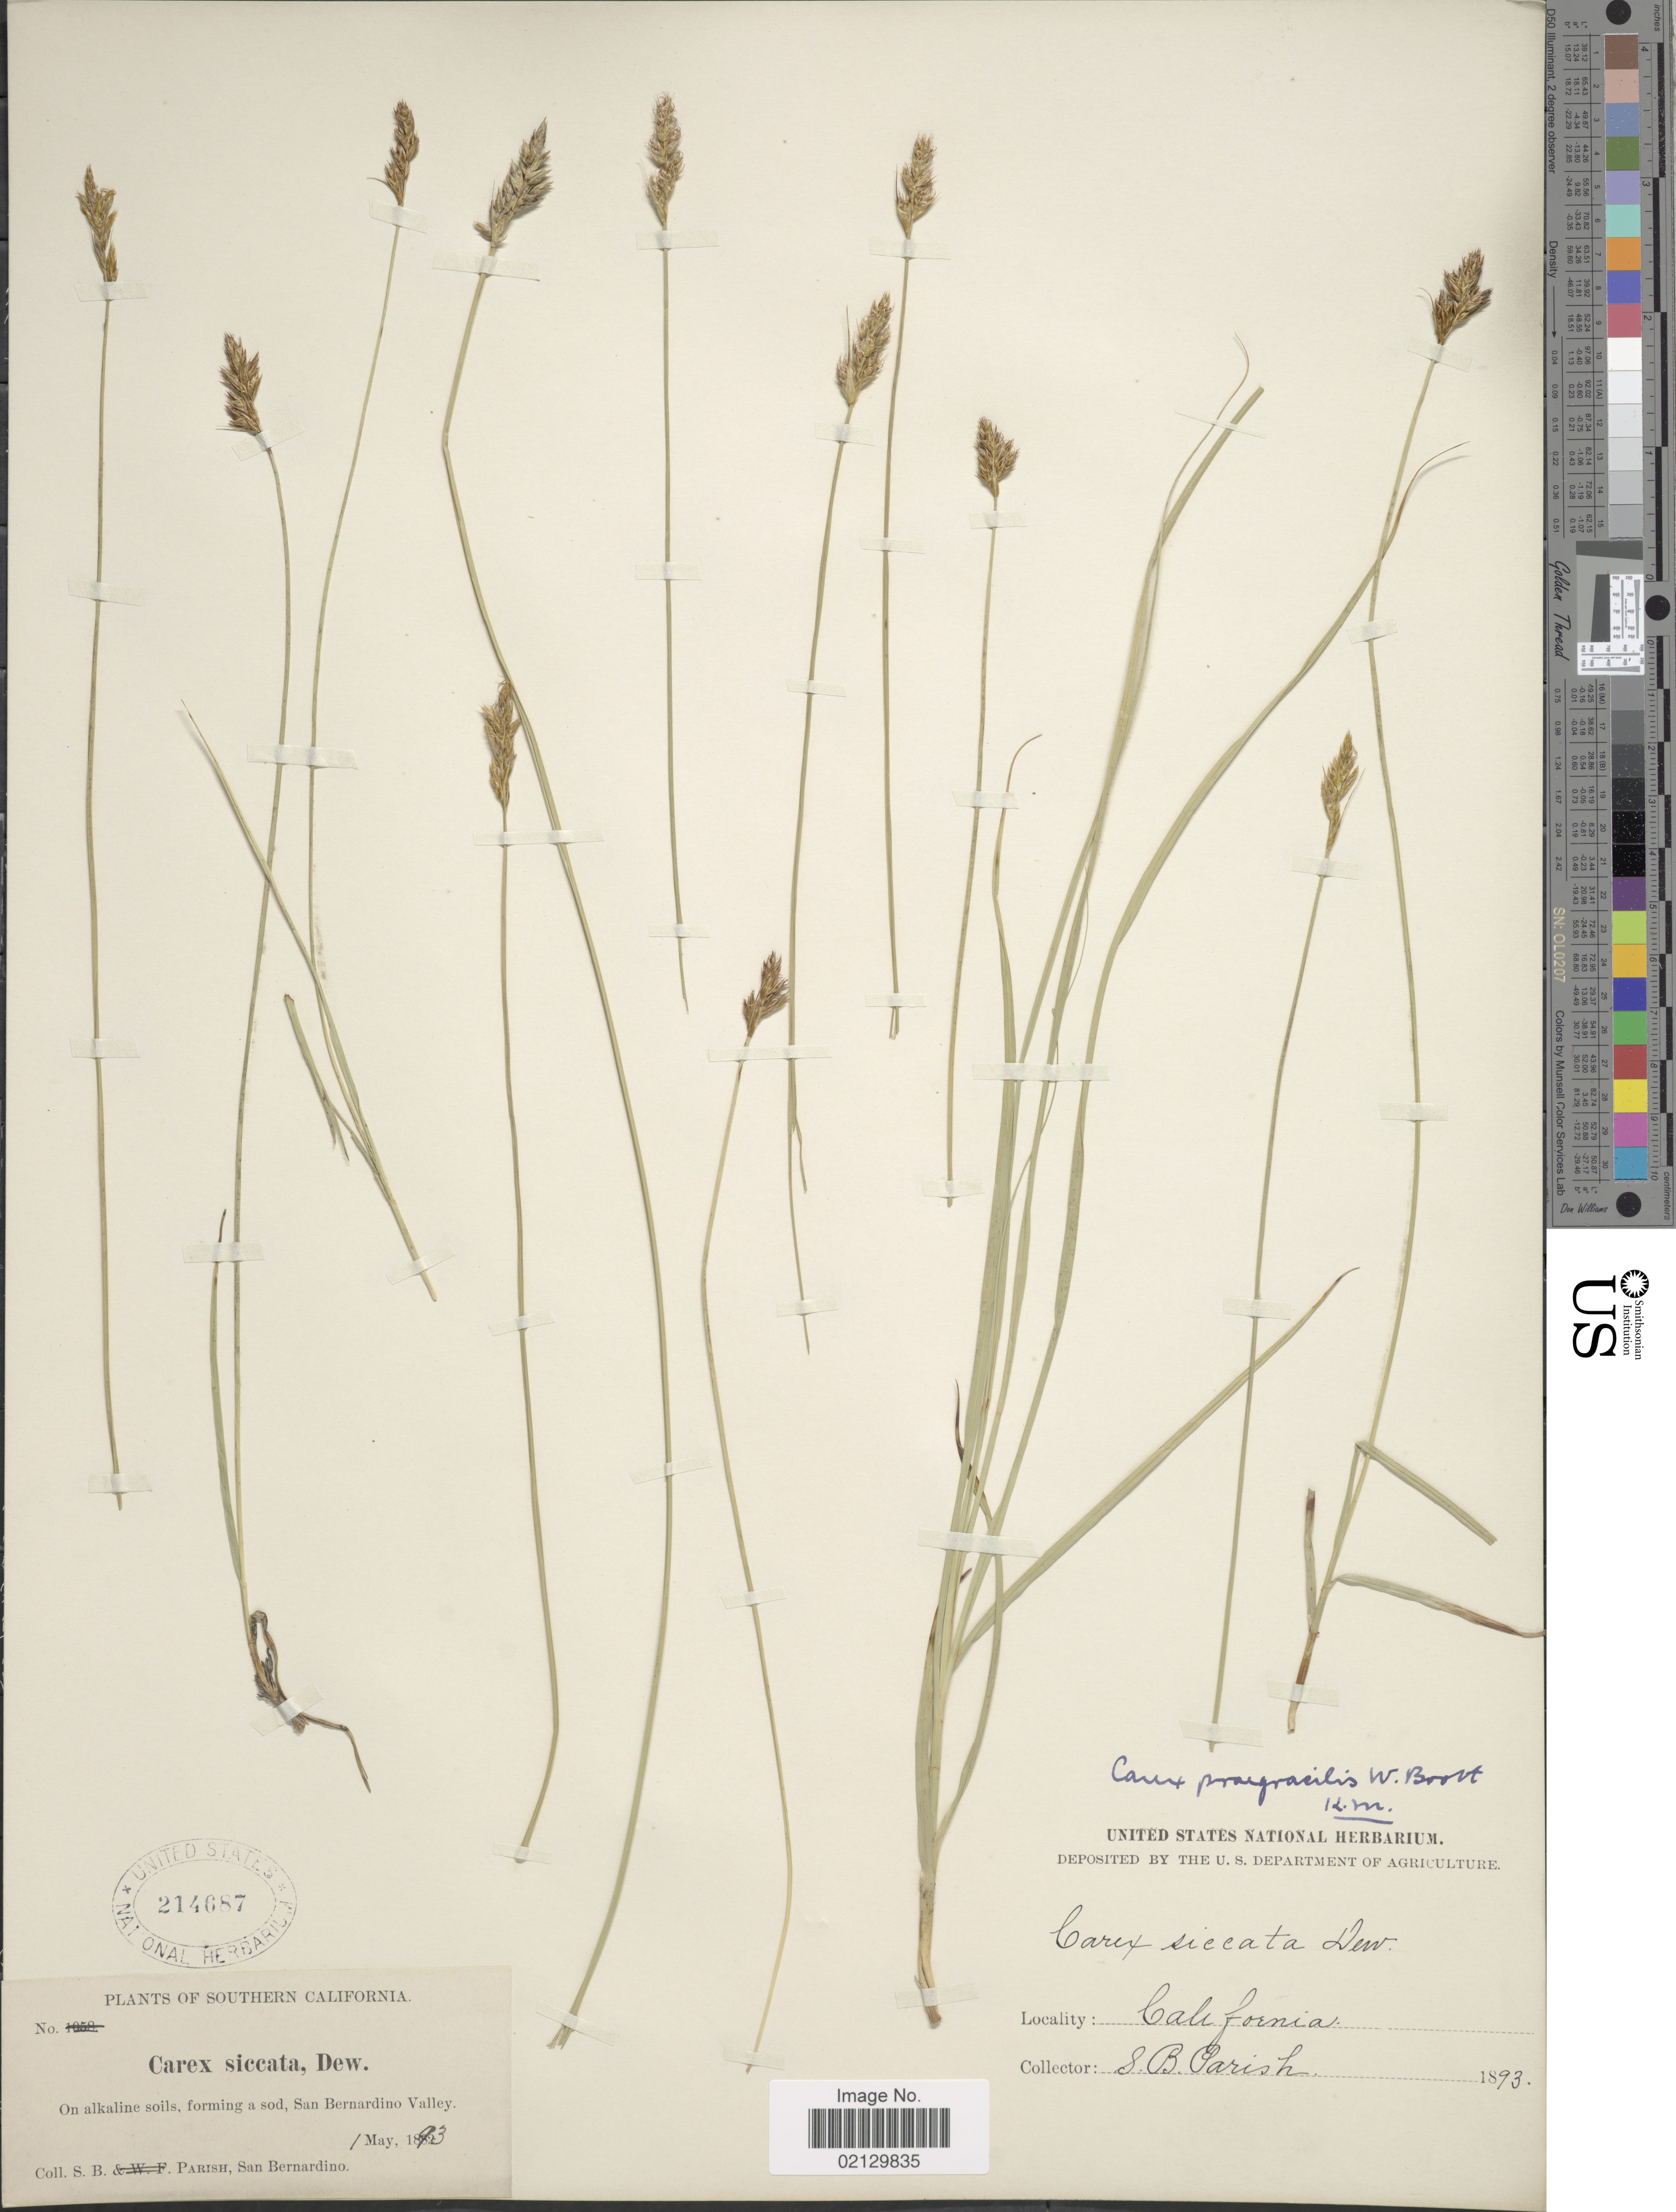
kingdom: Plantae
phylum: Tracheophyta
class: Liliopsida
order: Poales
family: Cyperaceae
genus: Carex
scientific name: Carex praegracilis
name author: W. Boott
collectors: S. B. Parish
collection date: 1893-05-01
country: United States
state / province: California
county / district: San Bernardino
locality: California. On alkaline soils, forming a sod, San Bernardino Valley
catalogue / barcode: US 214687